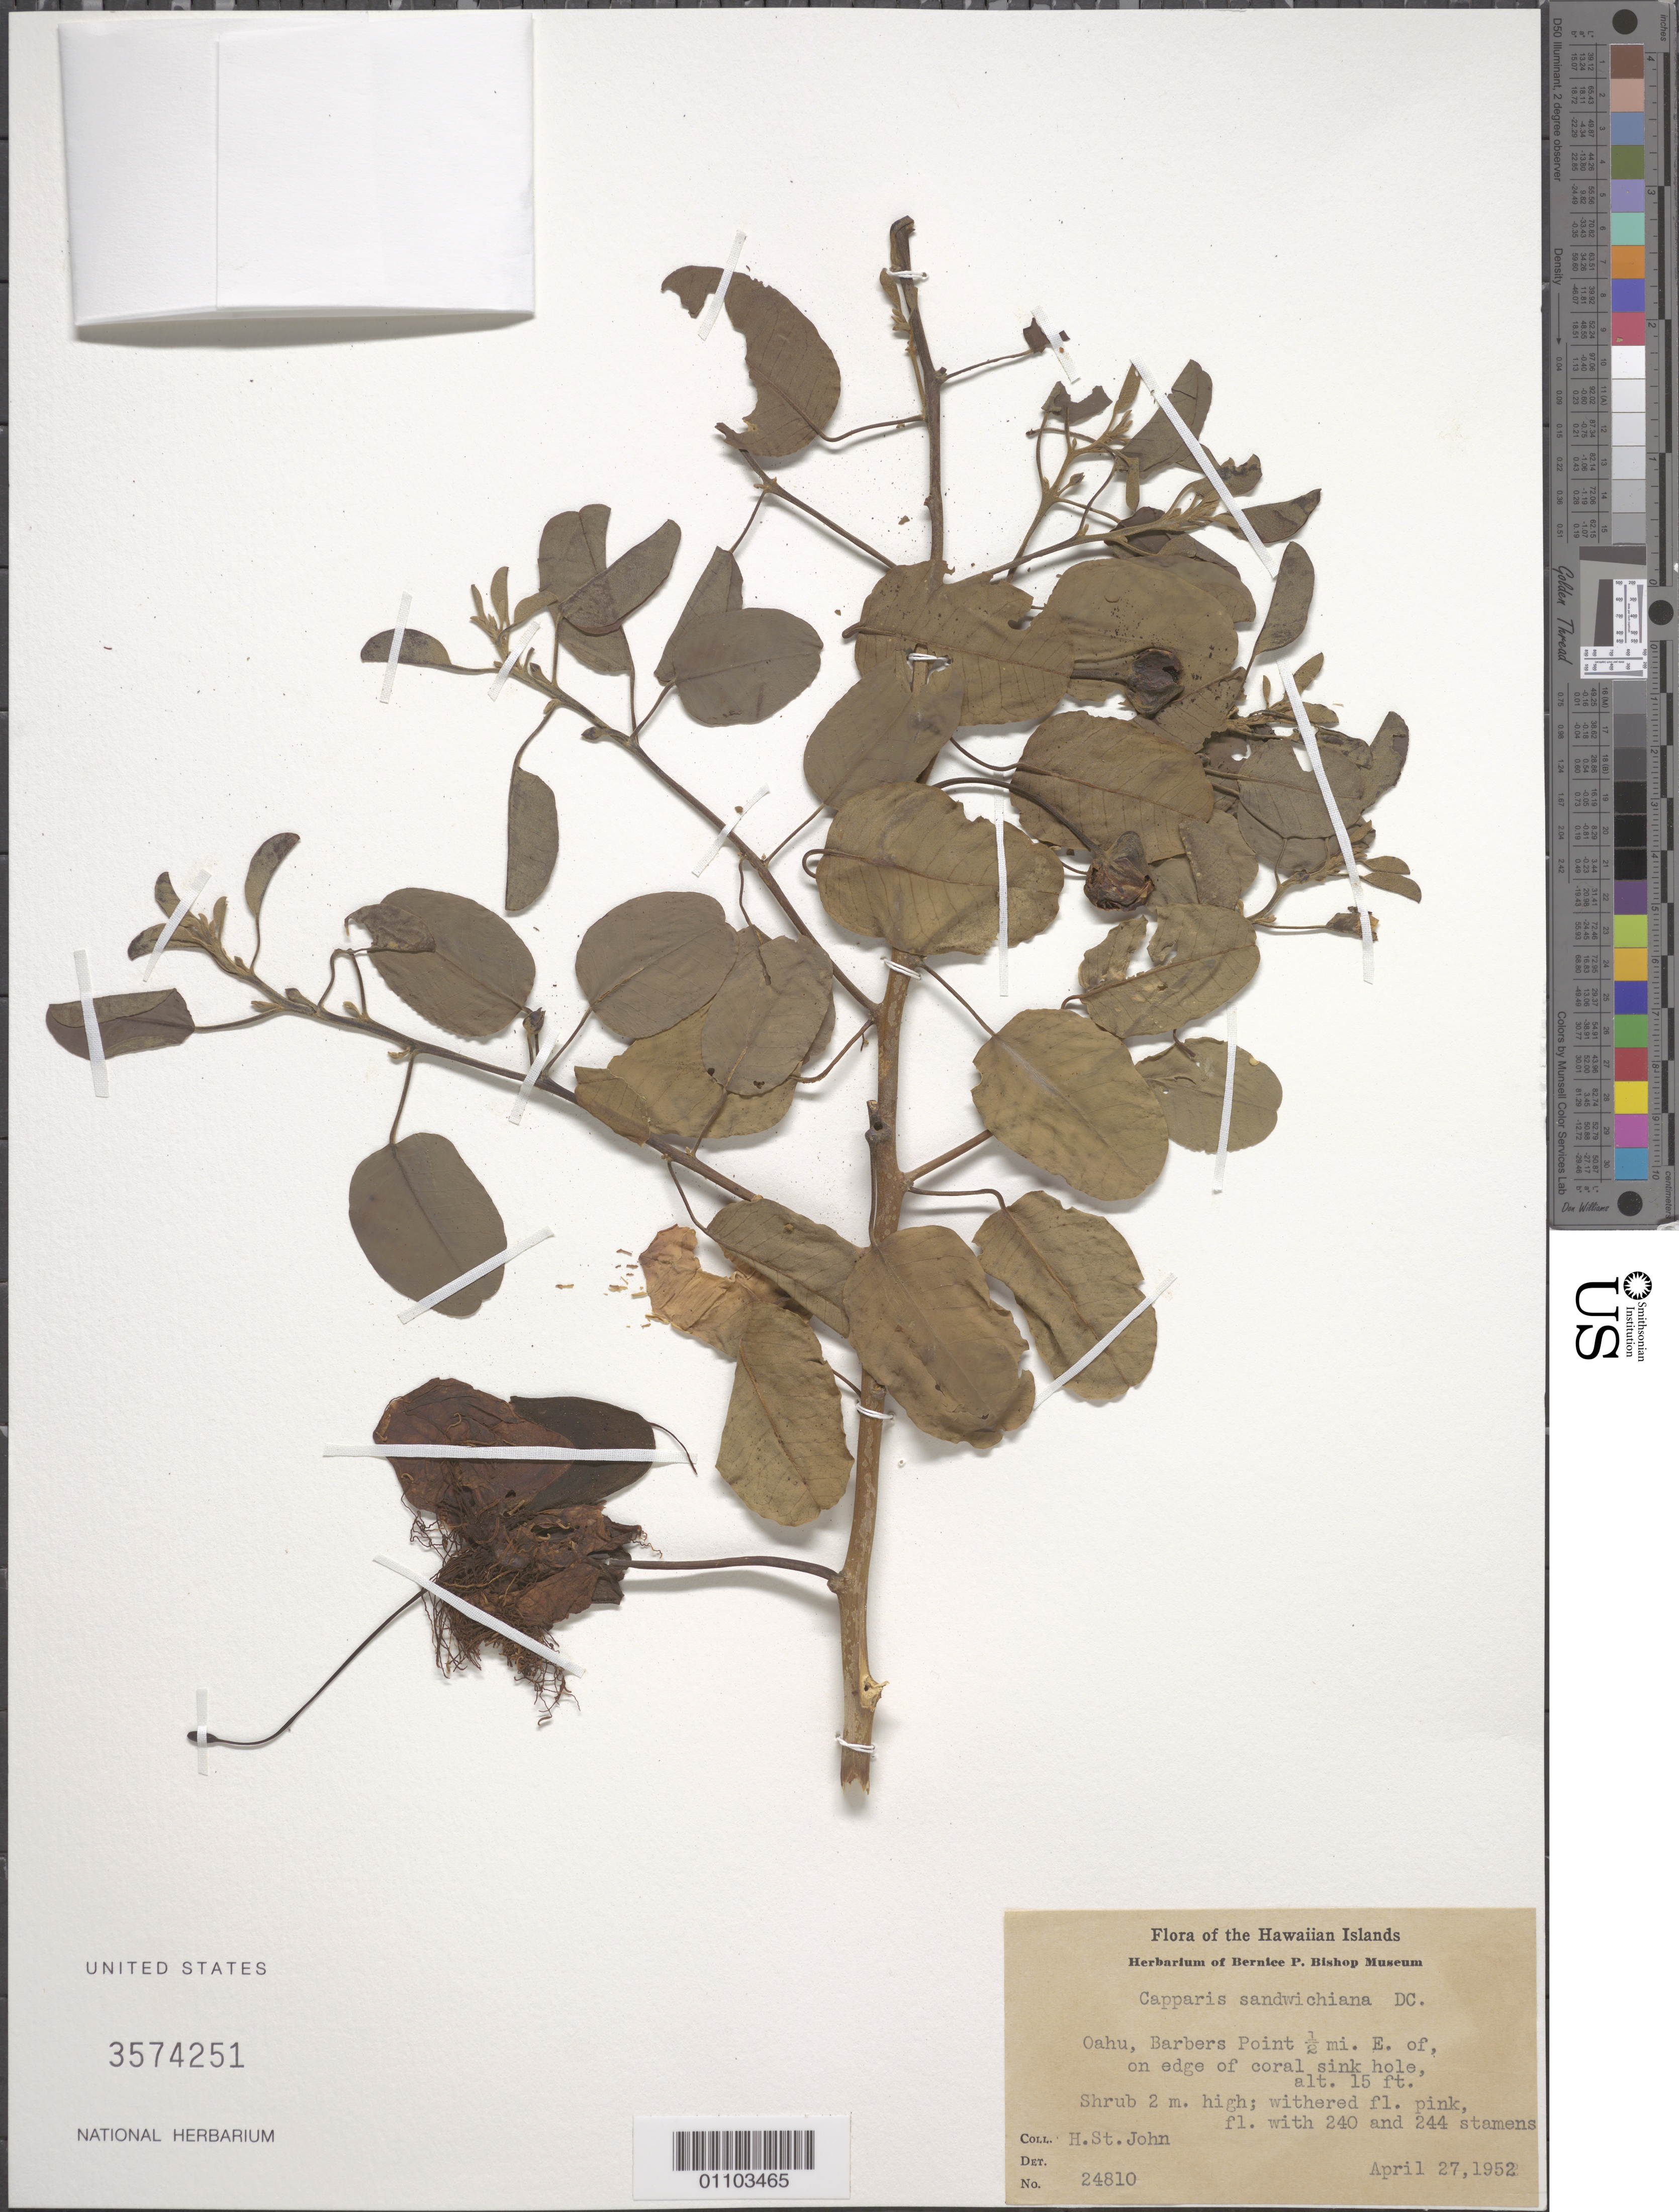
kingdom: Plantae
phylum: Tracheophyta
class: Magnoliopsida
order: Brassicales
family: Capparaceae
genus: Capparis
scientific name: Capparis sandwichiana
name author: DC.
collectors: H. St. John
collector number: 24810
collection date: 1952-04-27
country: United States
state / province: Hawaii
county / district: Honolulu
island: Oahu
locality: Barber's Pt., 1/2 mile East of Honuliuli.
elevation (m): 5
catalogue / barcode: US 3574251